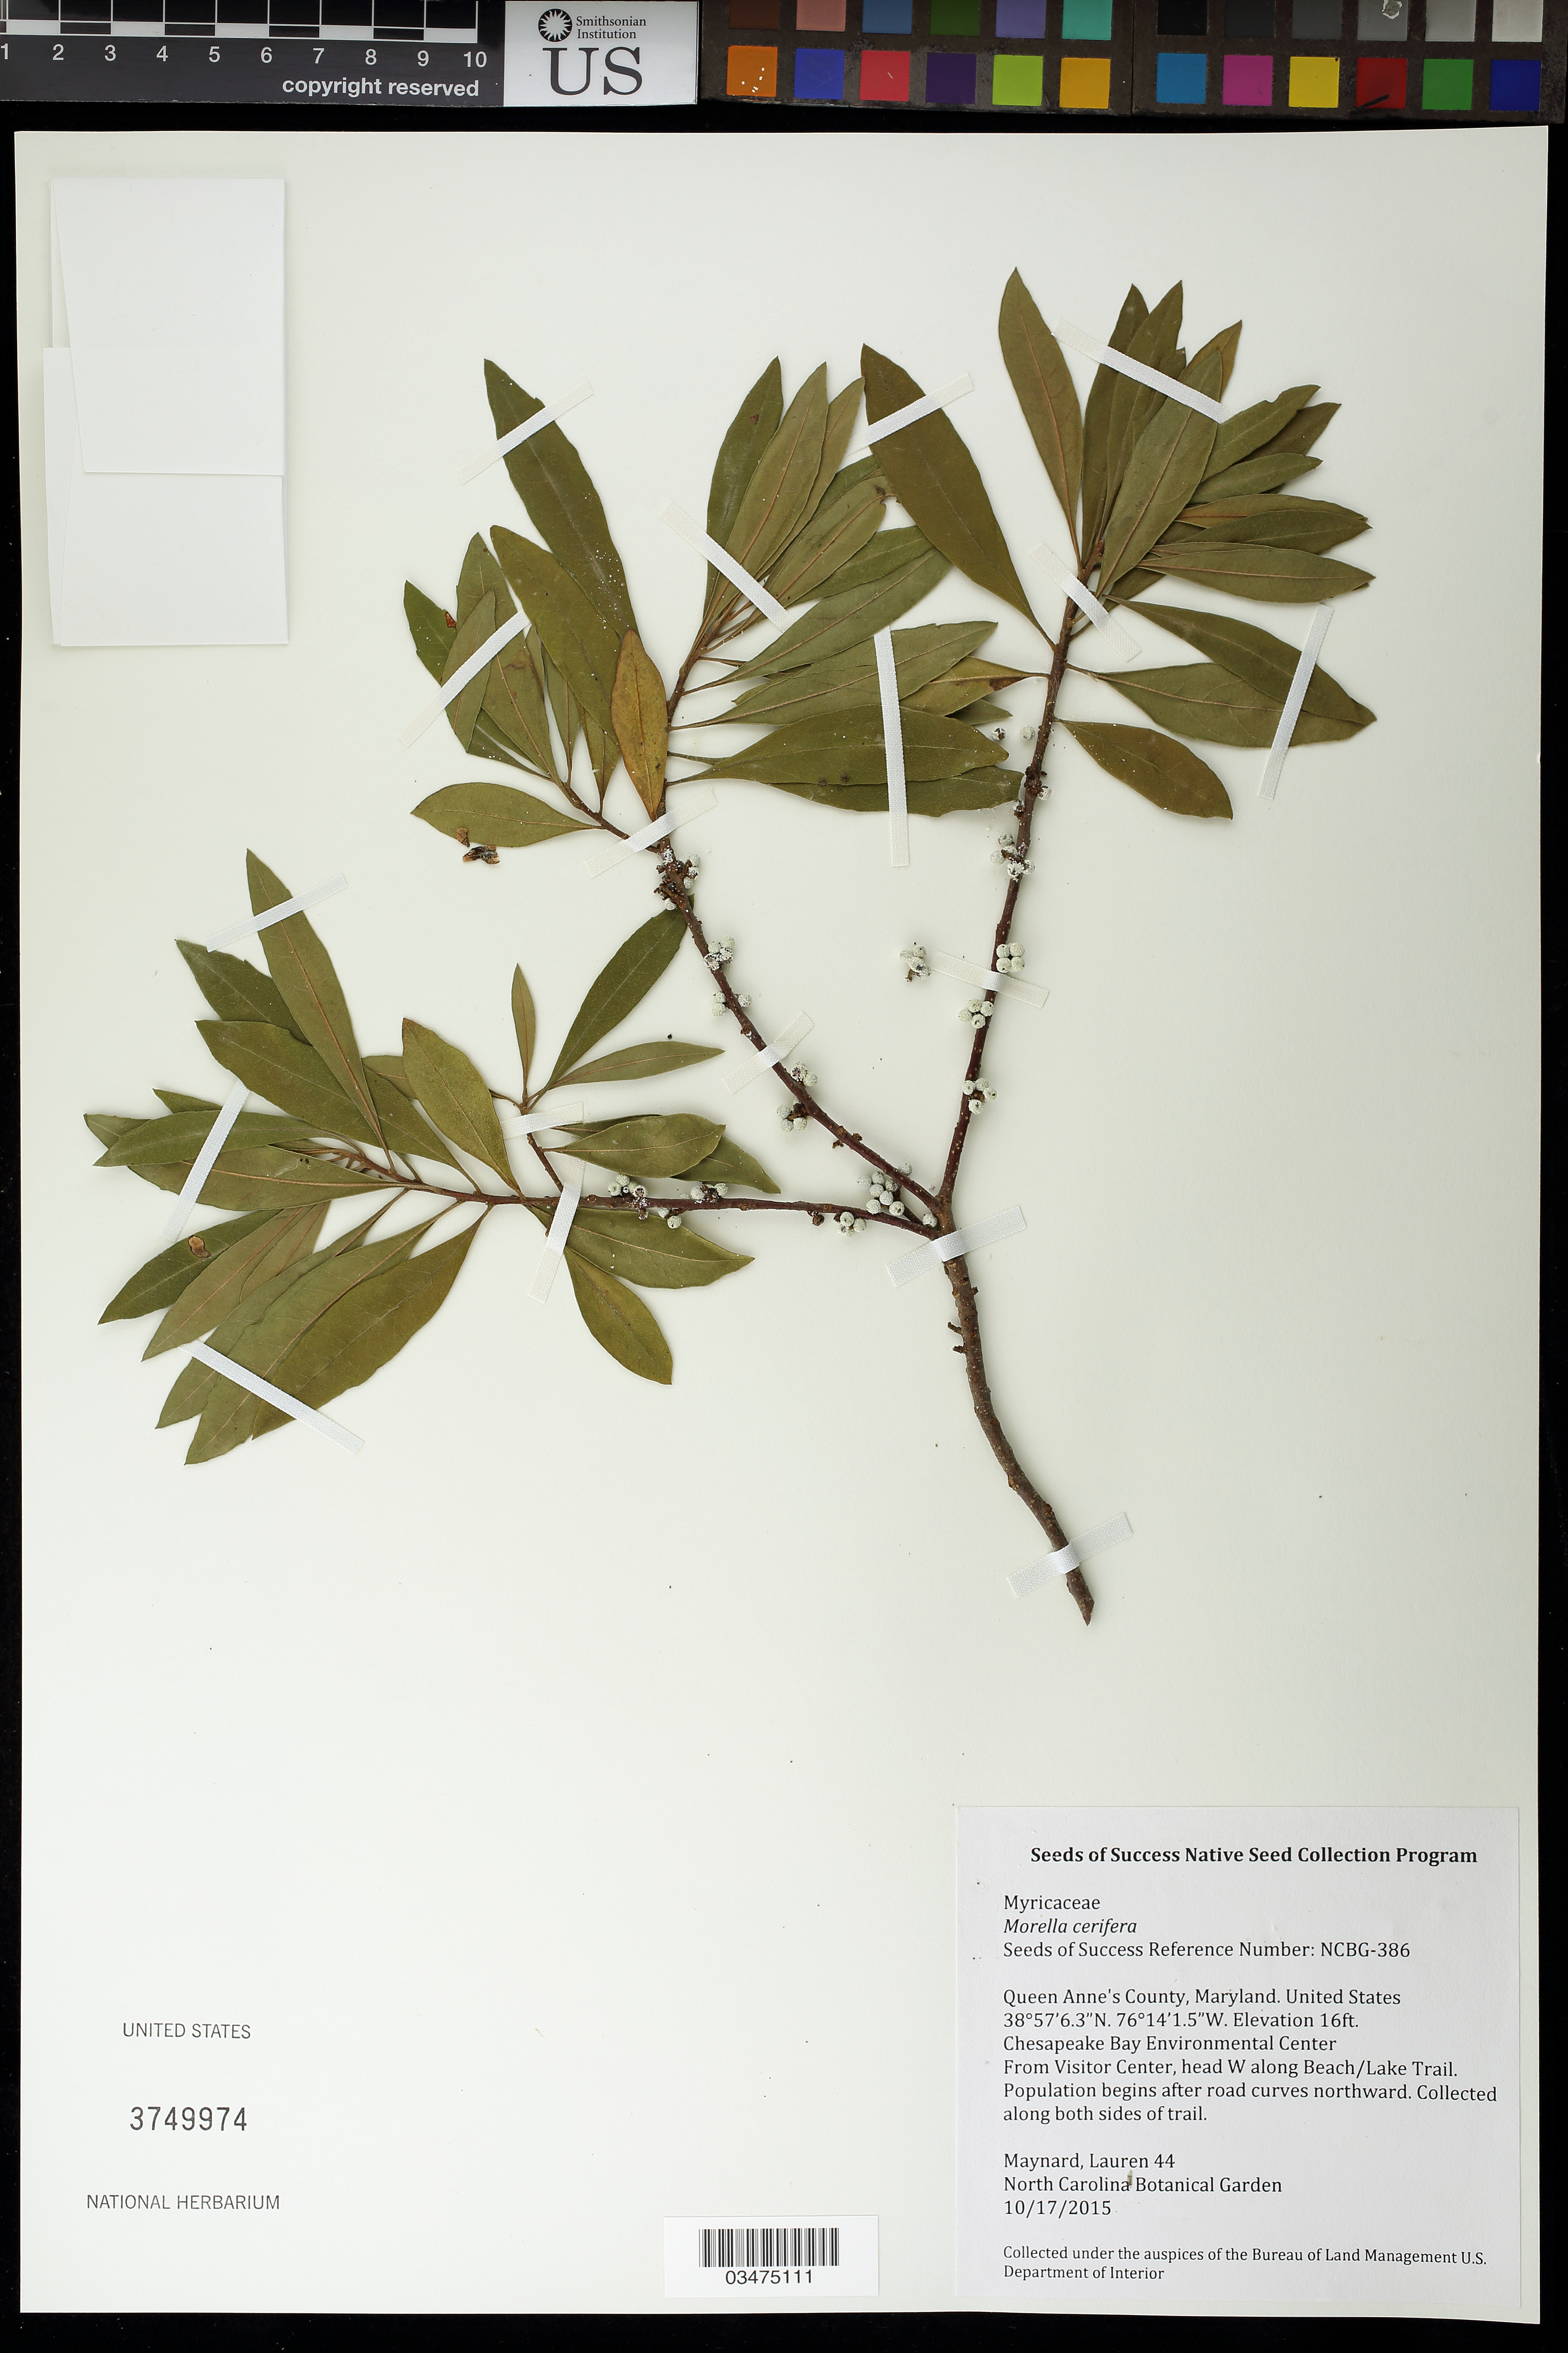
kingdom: Plantae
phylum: Tracheophyta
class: Magnoliopsida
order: Fagales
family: Myricaceae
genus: Morella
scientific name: Morella cerifera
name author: (L.) Small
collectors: L. Maynard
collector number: NCBG-386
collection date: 2015-10-17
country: United States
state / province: Maryland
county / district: Queen Anne's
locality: Chesapeake Bay Environmental Center, Beach/Lake Trail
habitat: Marsh trail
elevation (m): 5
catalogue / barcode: US 3749974